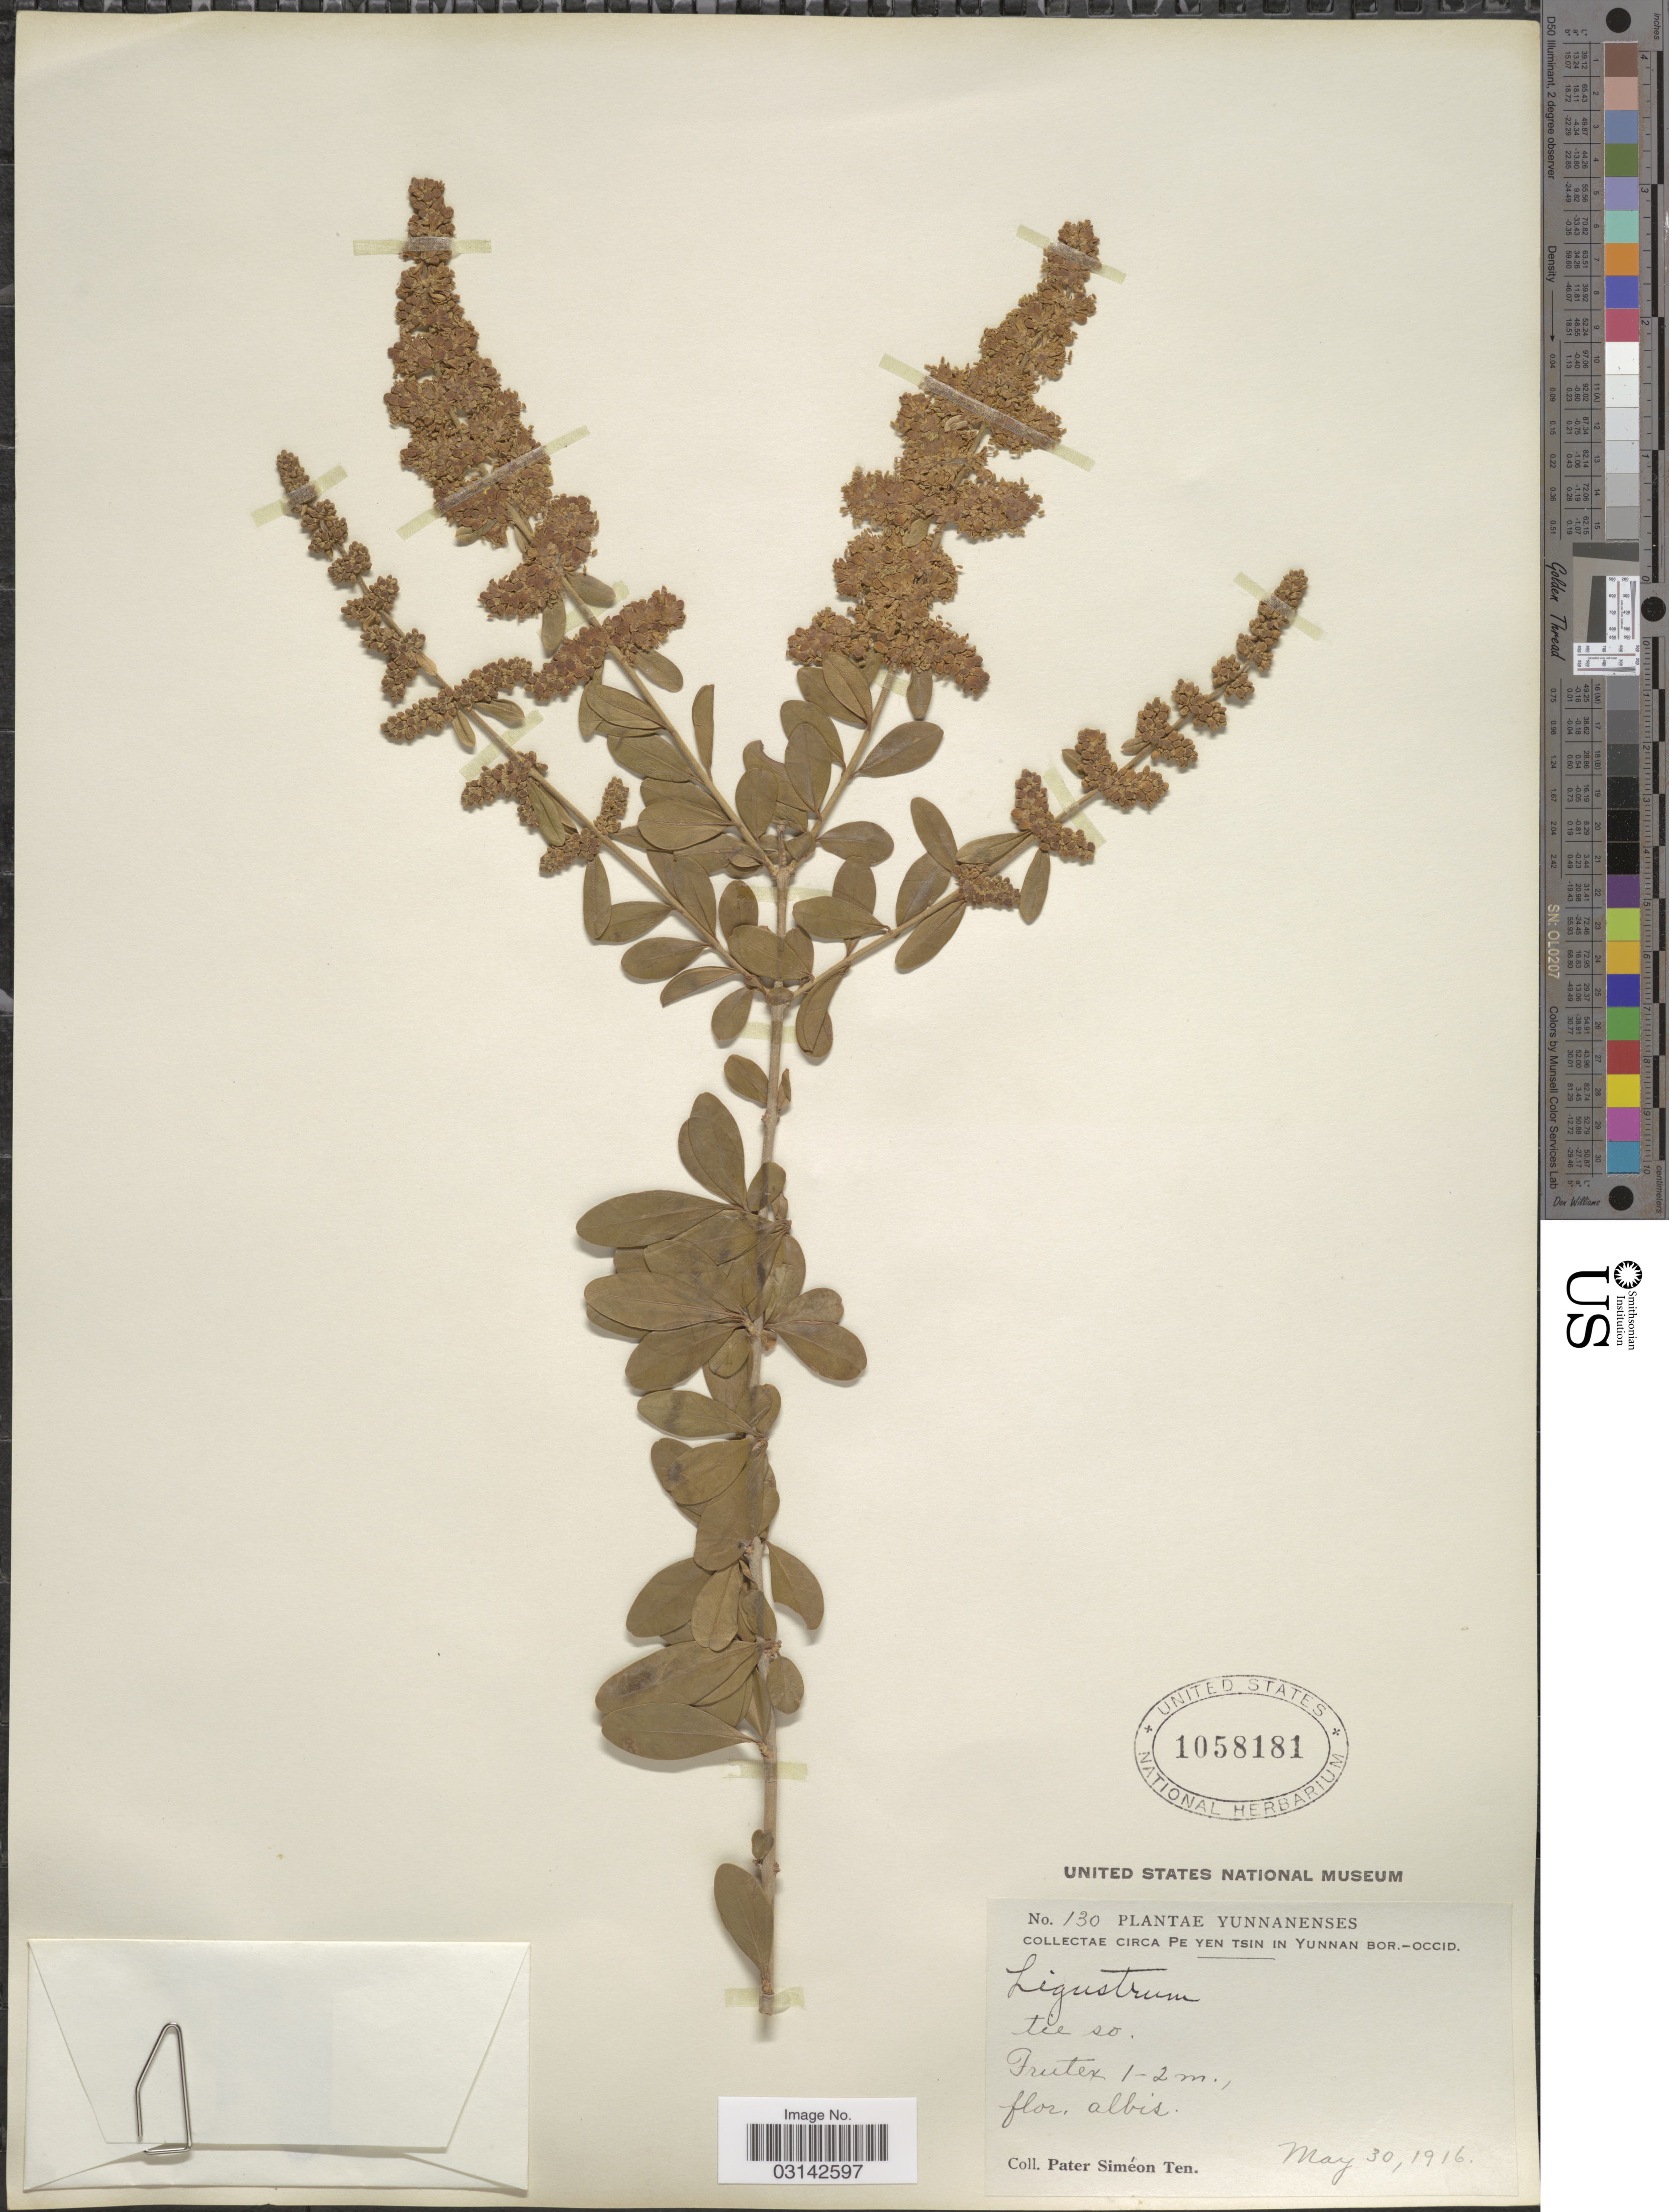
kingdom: Plantae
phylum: Tracheophyta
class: Magnoliopsida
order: Lamiales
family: Oleaceae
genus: Ligustrum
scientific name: Ligustrum sp.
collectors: P. S. Ten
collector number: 130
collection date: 1916-05-30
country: China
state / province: Yunnan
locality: Pe Yen Tsin in Yunnan bor.-occid., tie so.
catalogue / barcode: US 1058181